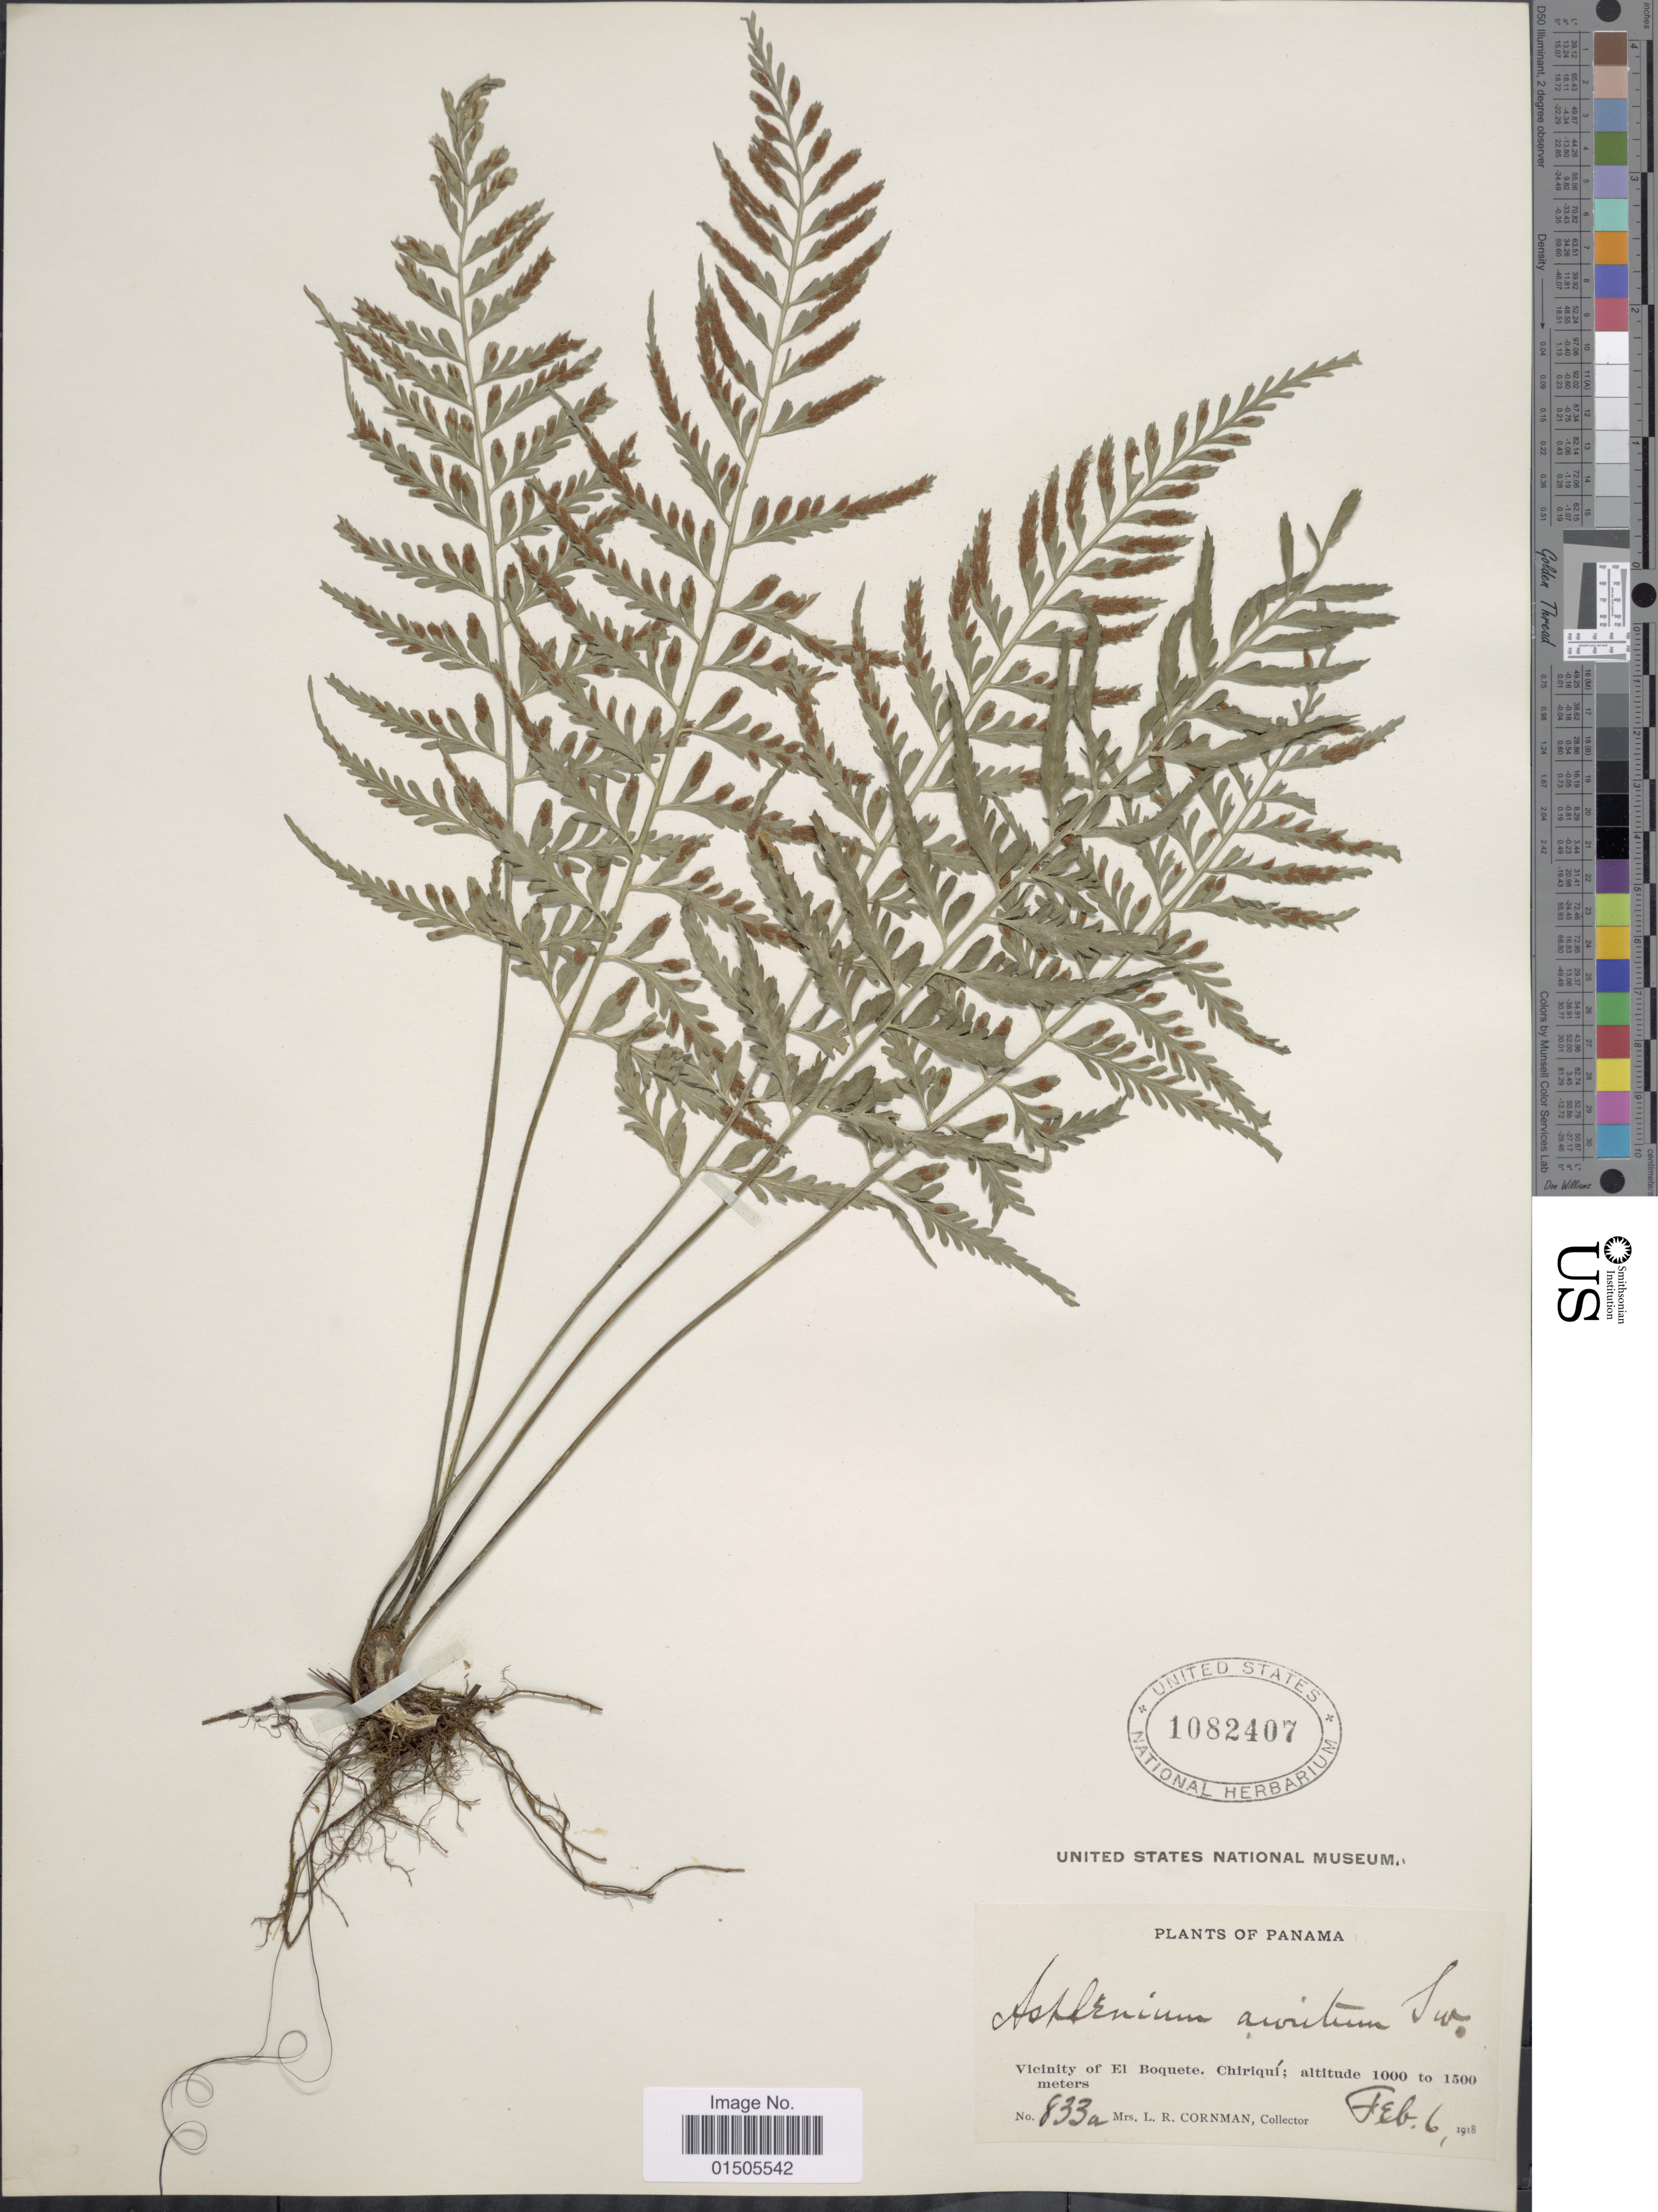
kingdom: Plantae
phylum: Tracheophyta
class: Polypodiopsida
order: Polypodiales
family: Aspleniaceae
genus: Asplenium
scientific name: Asplenium auritum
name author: Sw.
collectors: L. Cornman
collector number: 833a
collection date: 1918-02-06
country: Panama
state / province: Chiriqui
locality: Vicinity of El Boquete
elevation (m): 1000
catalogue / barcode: US 1082407